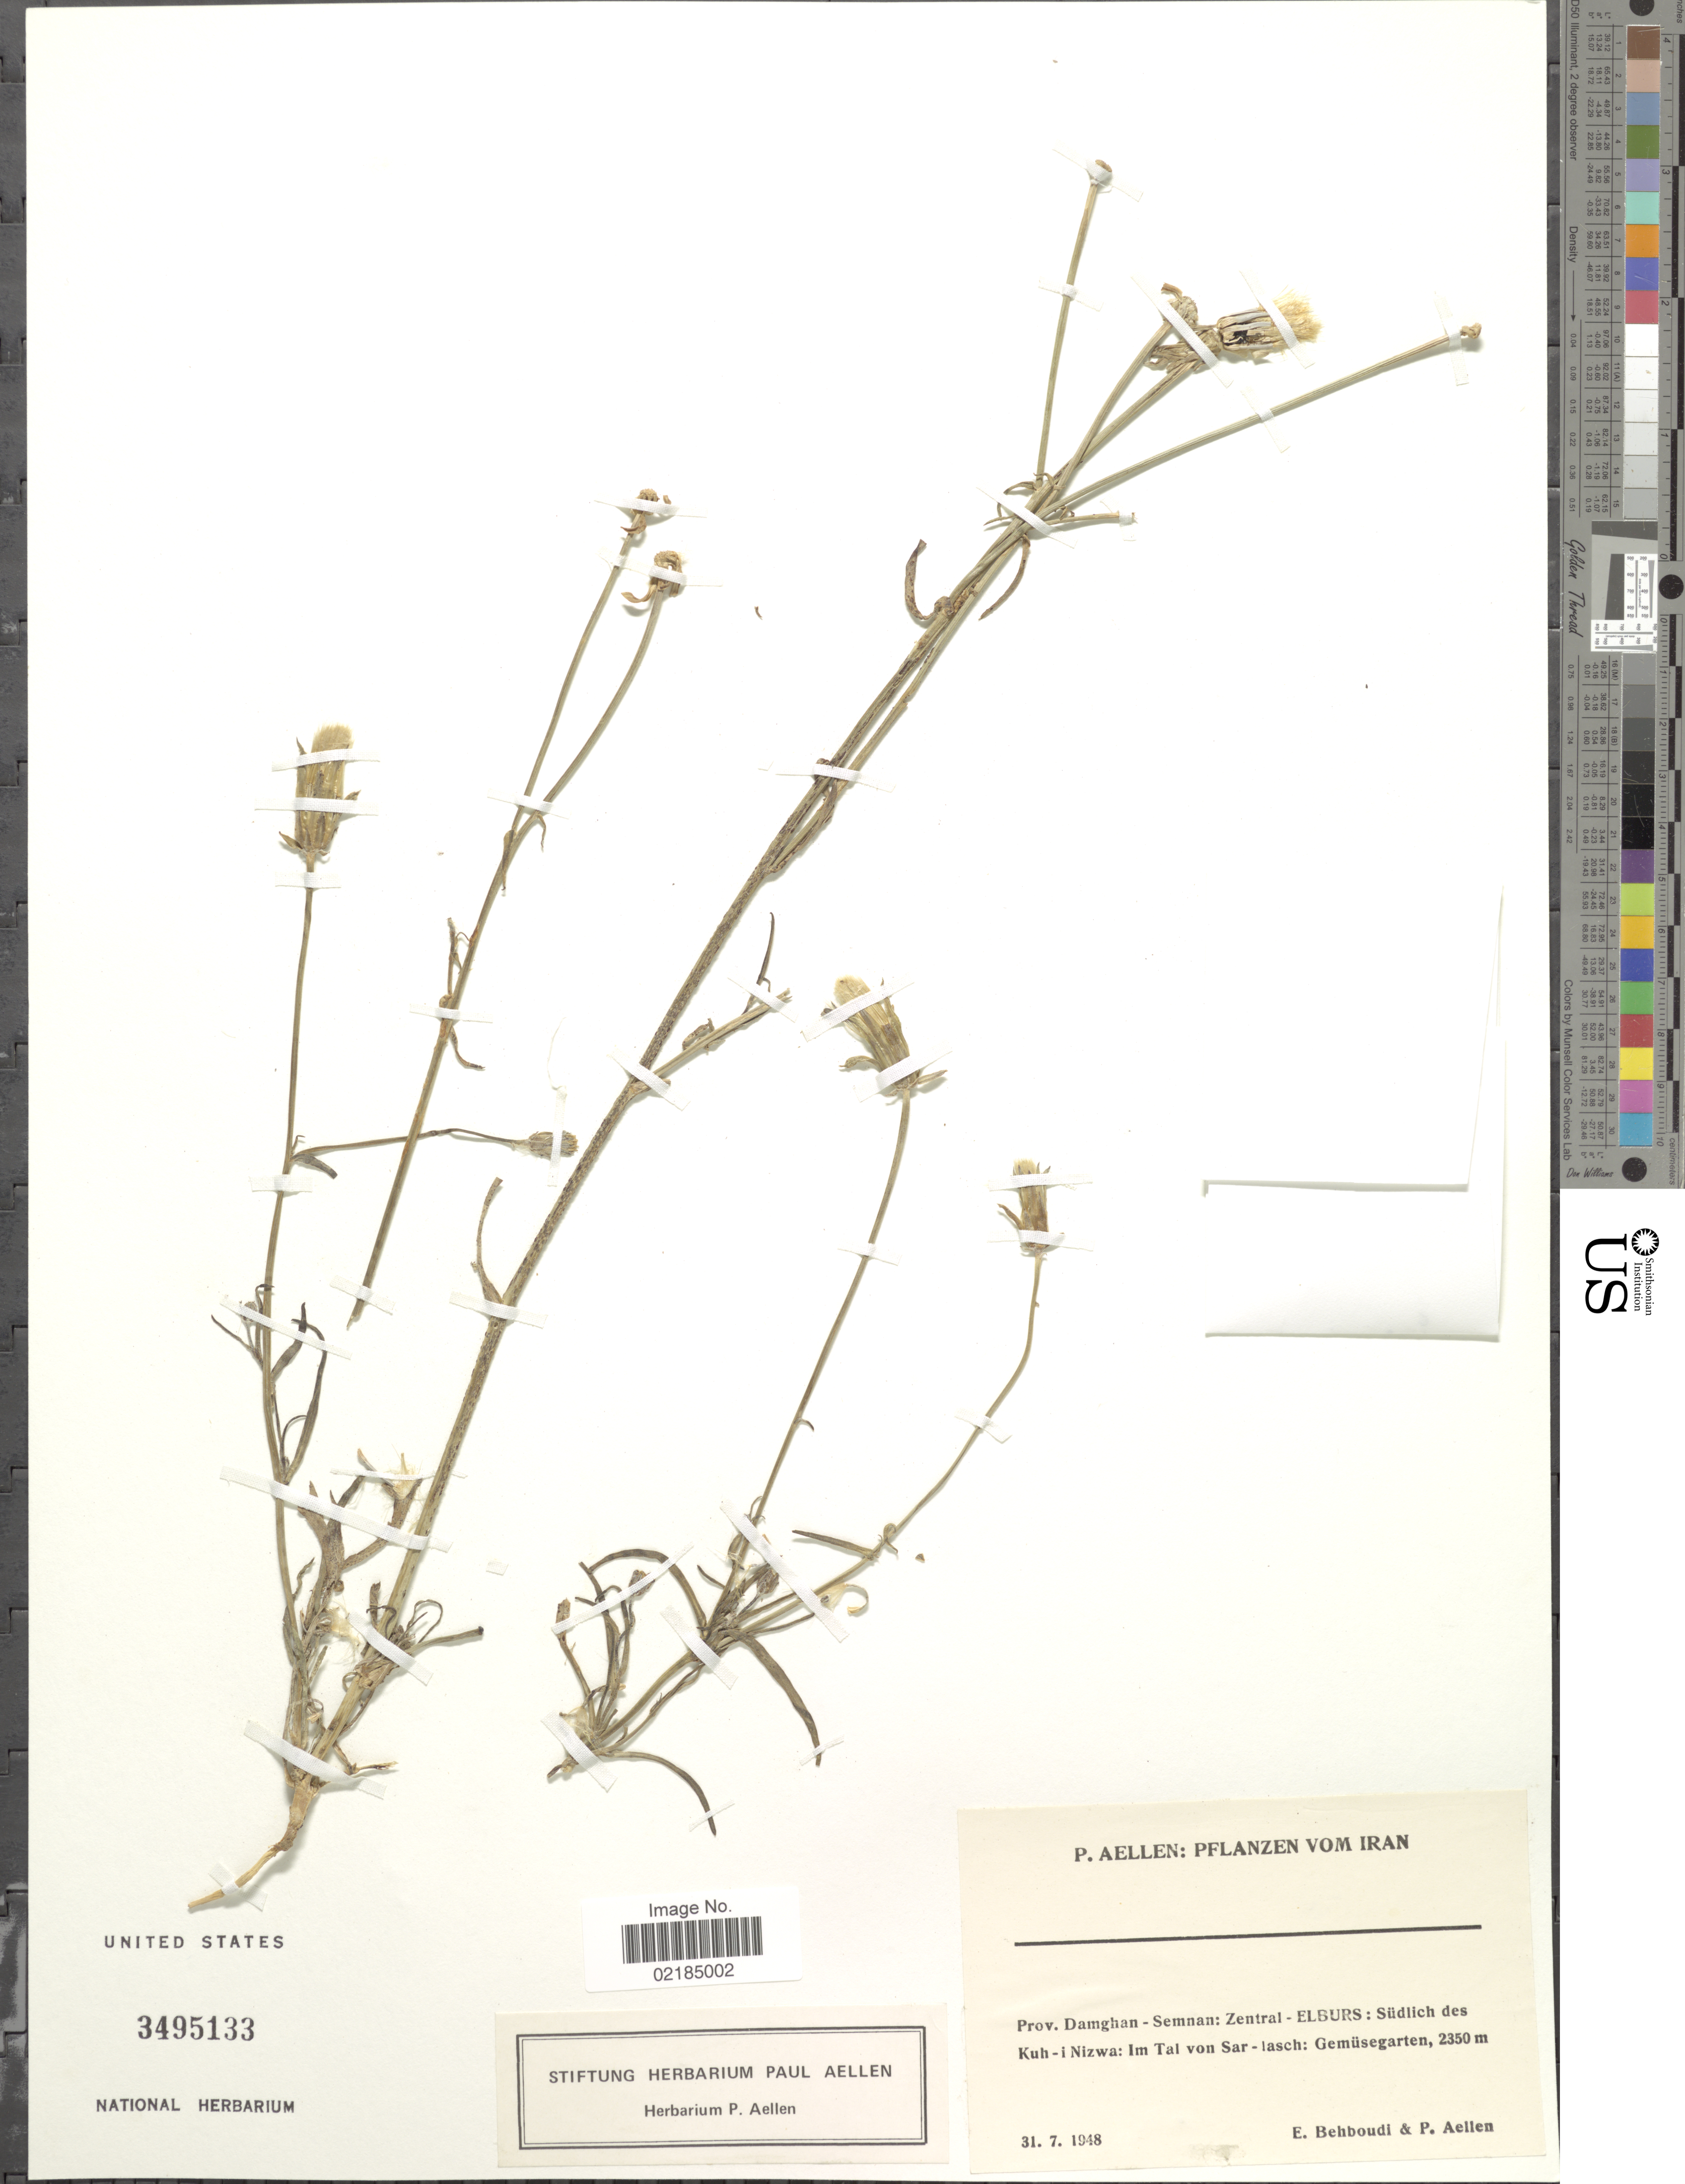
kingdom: Plantae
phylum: Tracheophyta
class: Magnoliopsida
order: Asterales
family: Asteraceae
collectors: E. Behboudi & P. Aellen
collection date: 1948-07-31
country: Iran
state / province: Semnan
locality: Prov. Damghan-Semnan: Zentral-Elburs: Südlich des Kuh-i Nizwa: Im Tal von Sar-lasch: Gemüsegarten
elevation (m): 2350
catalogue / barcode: US 3495133